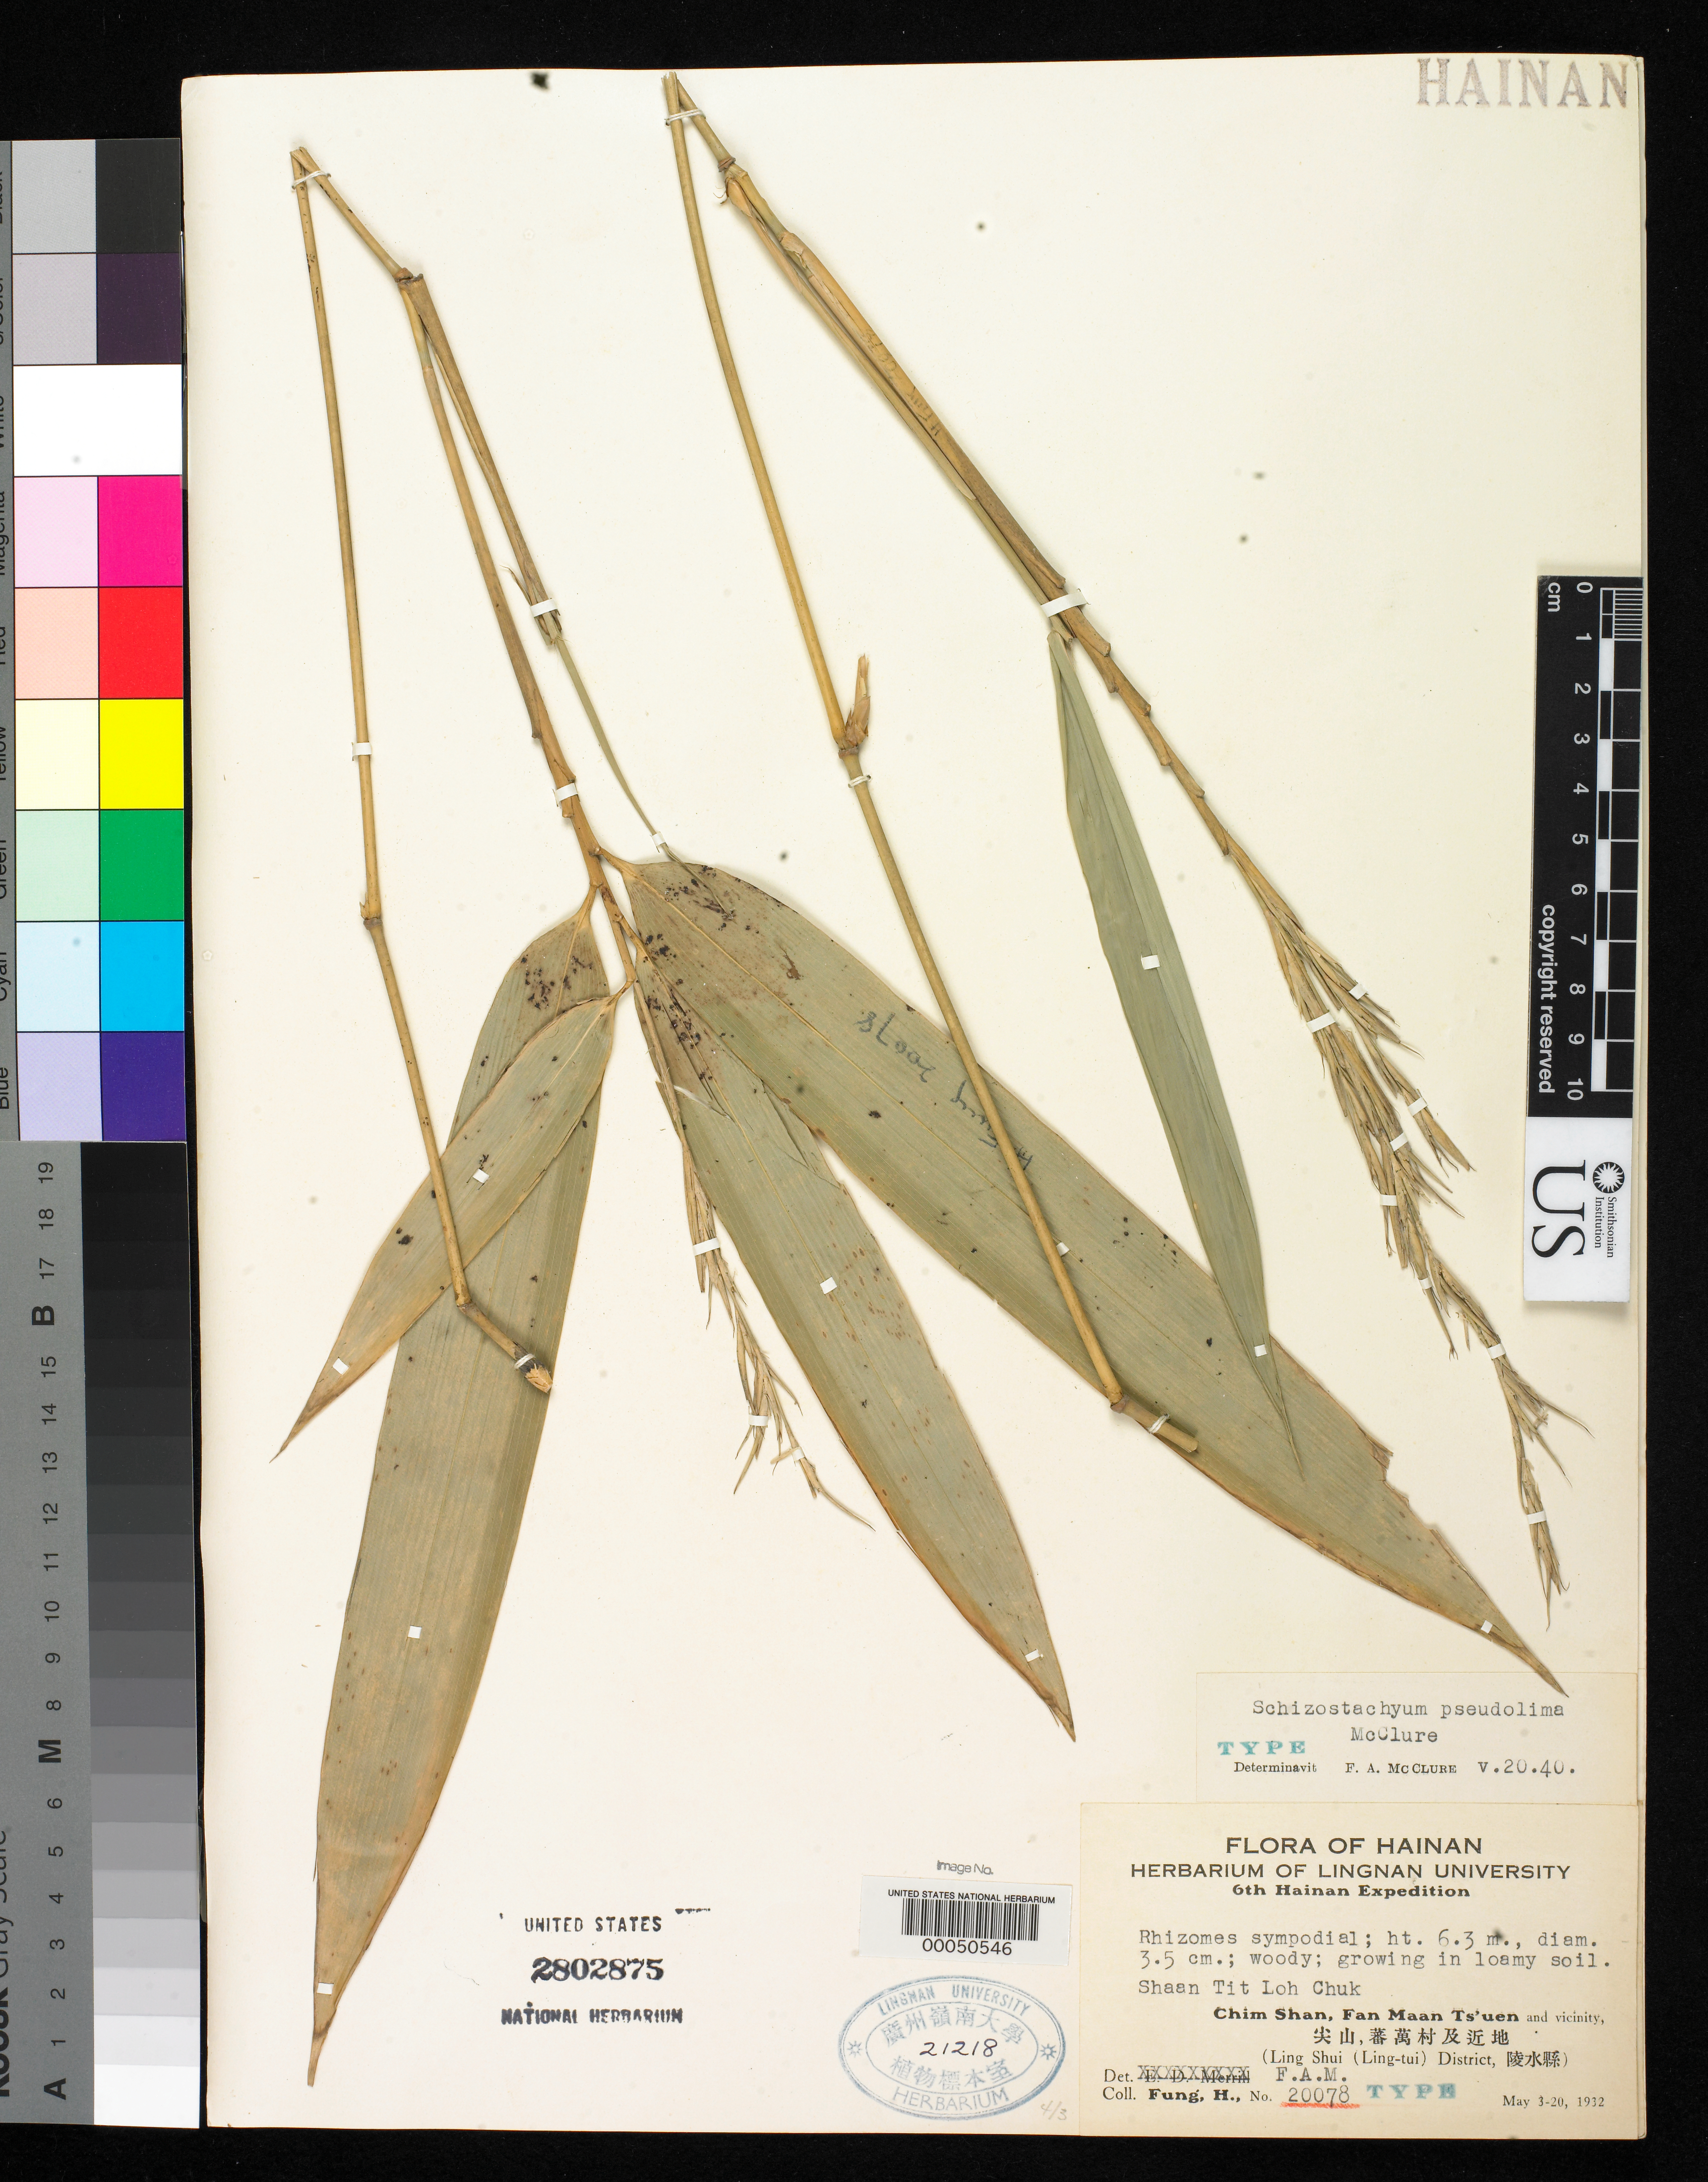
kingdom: Plantae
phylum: Tracheophyta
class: Liliopsida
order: Poales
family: Poaceae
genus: Schizostachyum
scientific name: Schizostachyum pseudolima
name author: McClure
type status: Holotype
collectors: H. L. Fung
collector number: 20078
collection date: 1932-05-03/1932-05-20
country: China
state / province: Guangdong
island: Hainan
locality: Shaan Tit Loh Chuk, Chim Shan, Fan Maan Ts'uen and vicinity, Ling Shui (Ling-tui) District.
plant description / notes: Lingnan University Herbarium no. 21218.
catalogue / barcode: US 2802875